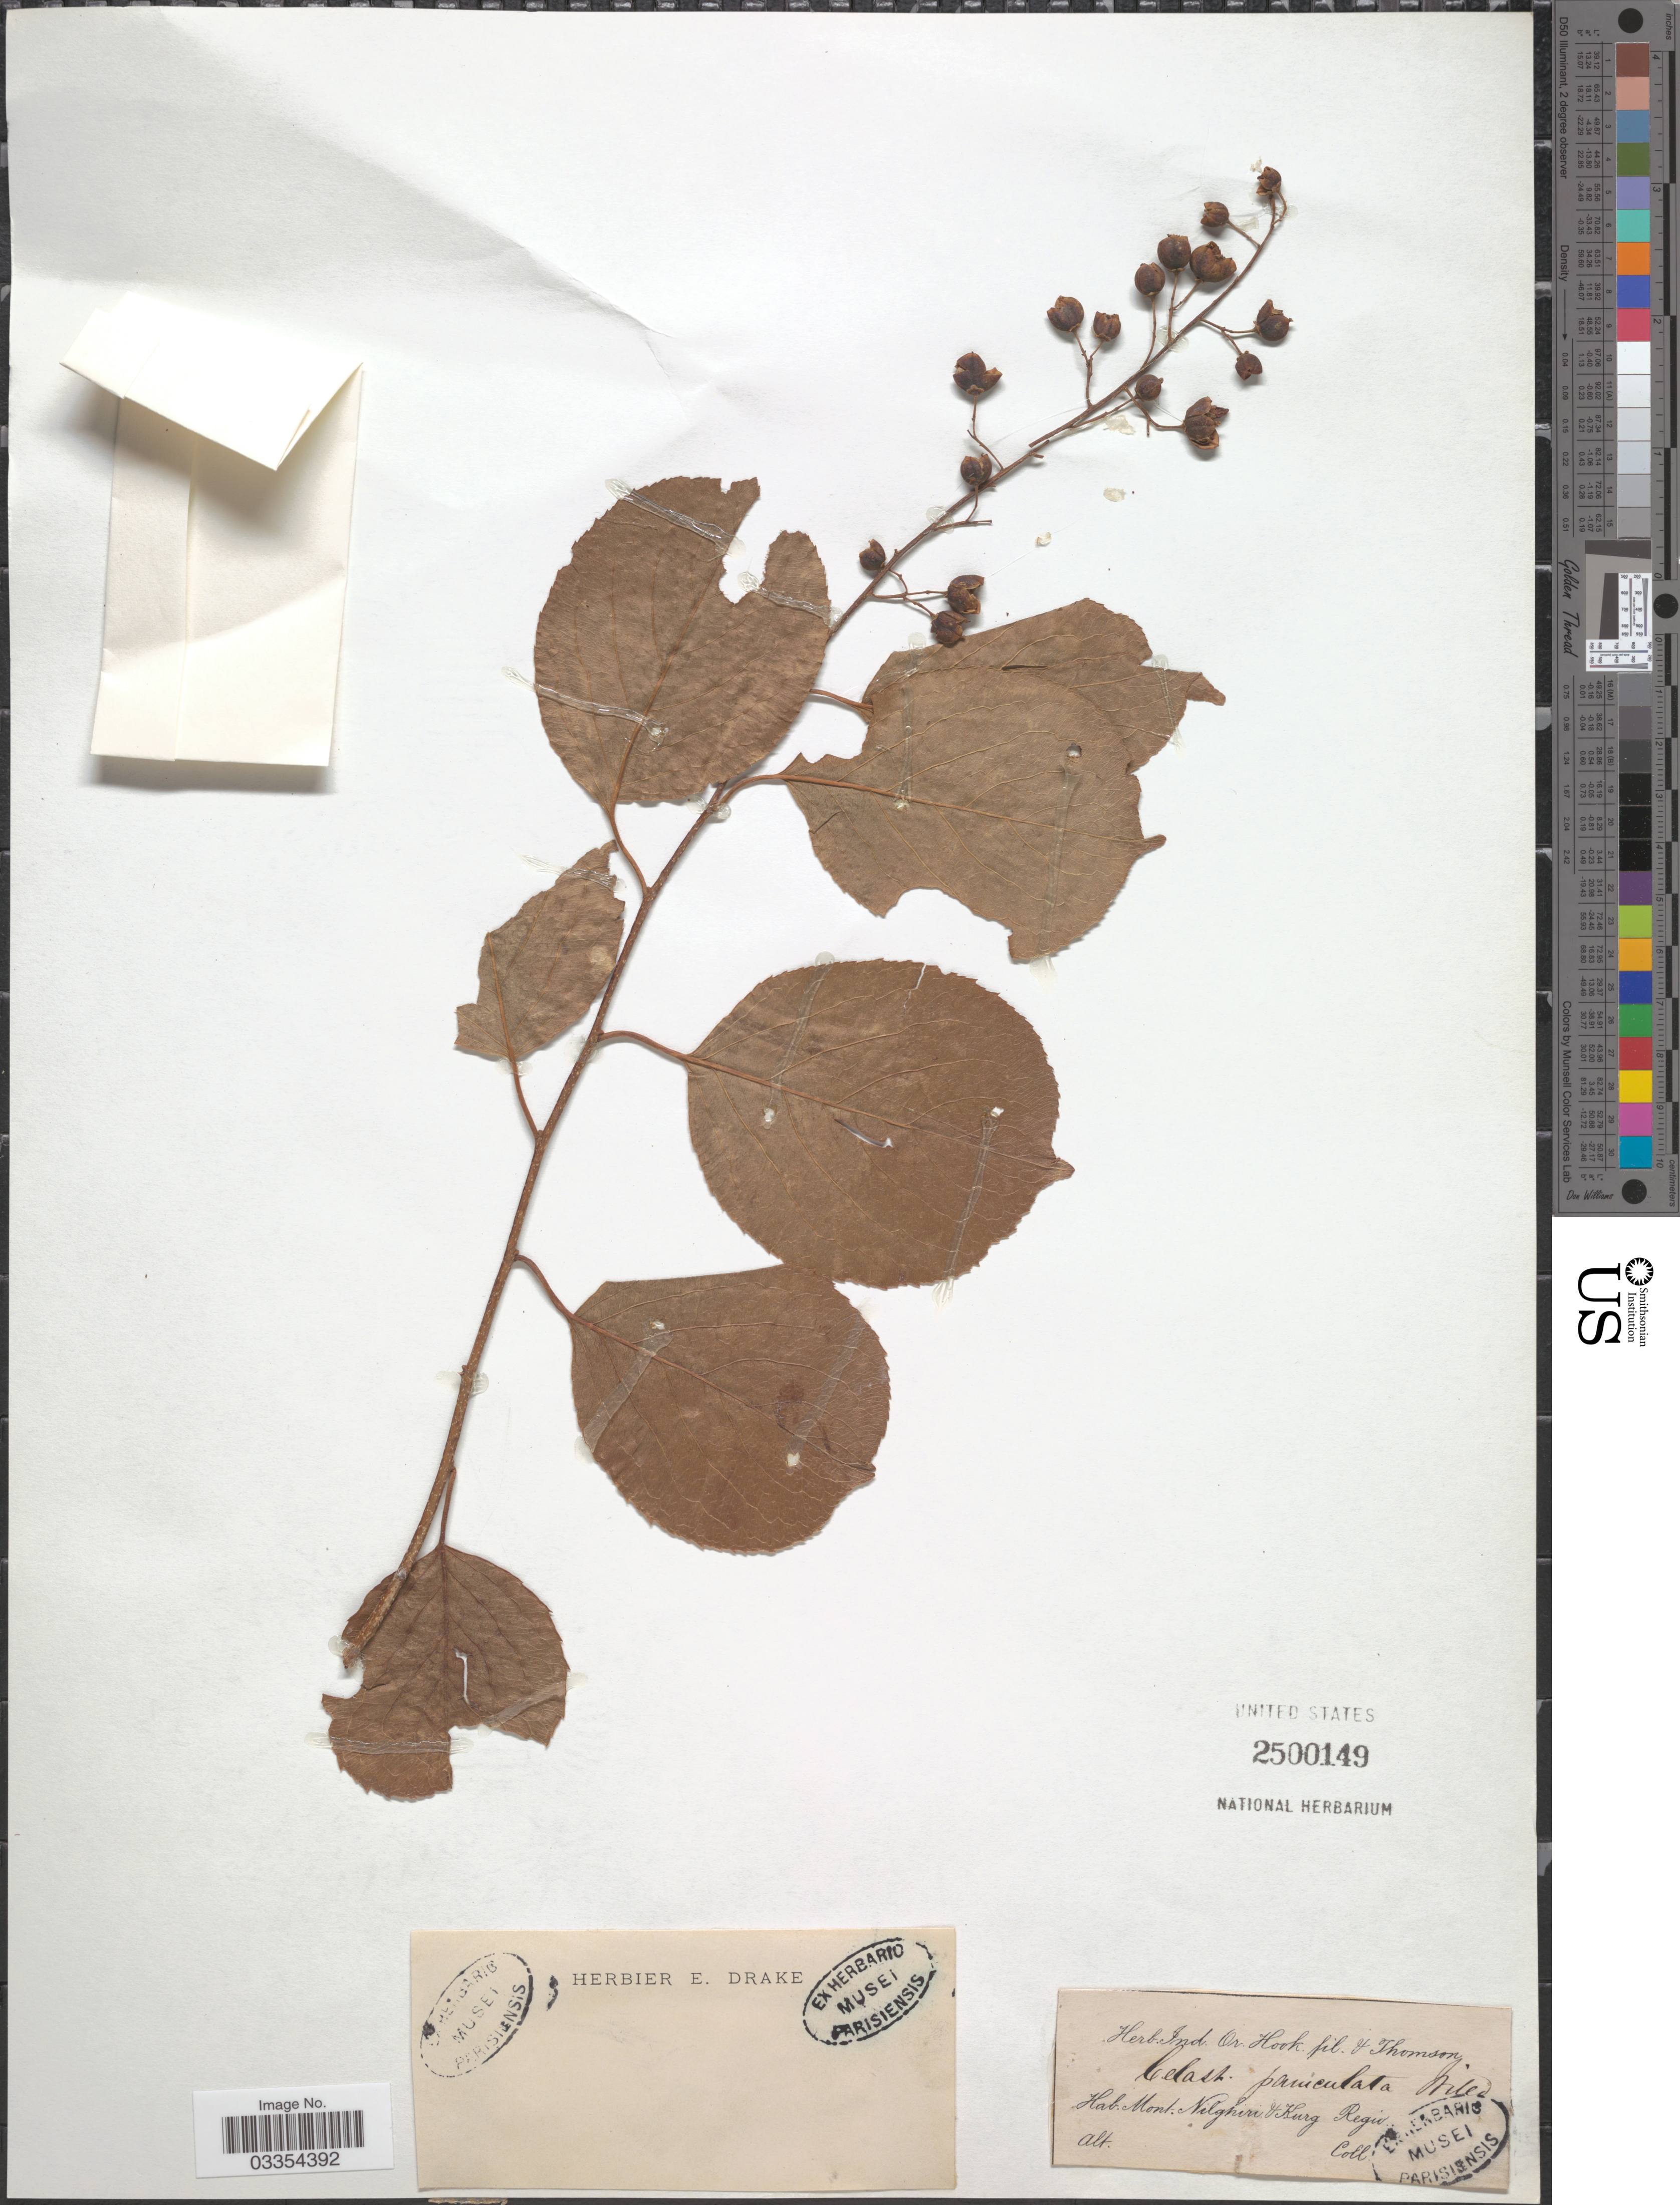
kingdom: Plantae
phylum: Tracheophyta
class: Magnoliopsida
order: Celastrales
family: Celastraceae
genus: Celastrus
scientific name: Celastrus paniculatus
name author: Willd.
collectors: -. Hook & -- Thomson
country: India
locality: Mont. Nilghiri & Kurg Regio.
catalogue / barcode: US 2500149